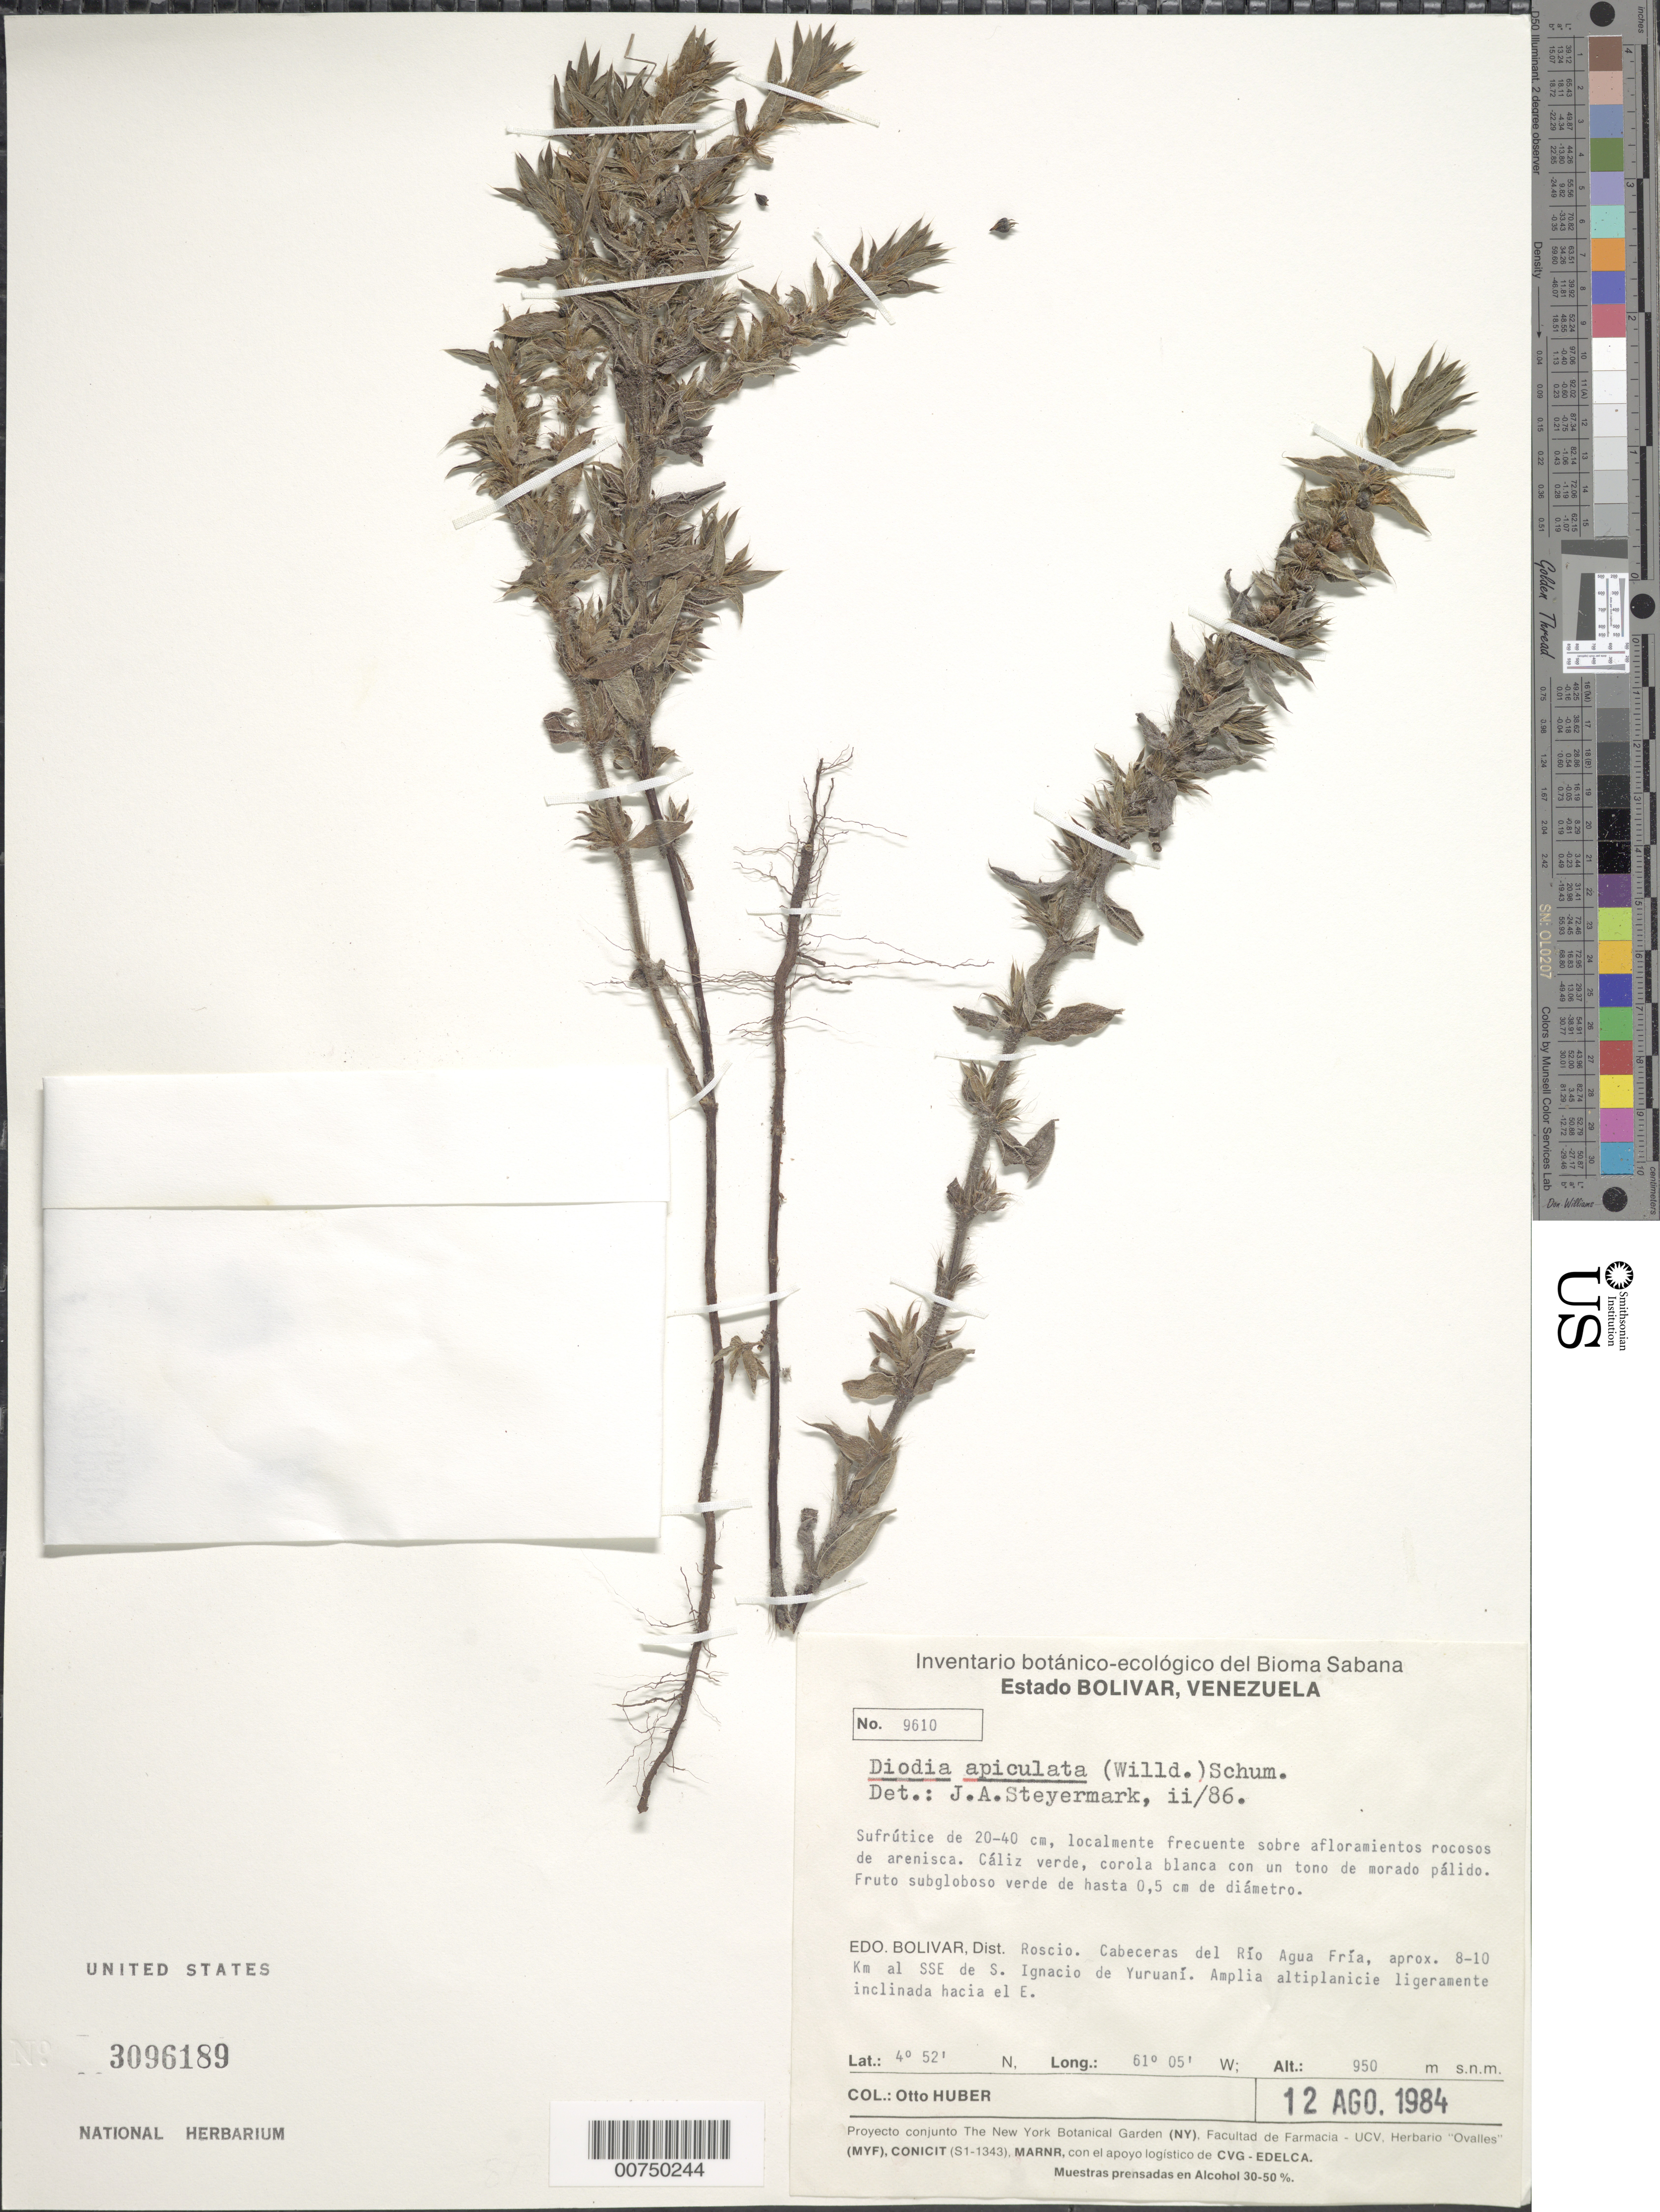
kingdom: Plantae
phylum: Tracheophyta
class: Magnoliopsida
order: Gentianales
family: Rubiaceae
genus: Diodia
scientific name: Diodia apiculata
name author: (Willd. ex Roem. & Schult.) K. Schum.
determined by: Steyermark, Julian A., (VEN)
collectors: O. Huber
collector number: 9610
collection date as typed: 12-Aug-84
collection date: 1984-08-12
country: Venezuela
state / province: Bolívar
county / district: Roscio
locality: Río Agua Fria, 8-10 km SSE of San Ignacio de Yuruani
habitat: Amplia altiplanicie ligeramente inclinada hacia el E; sobre afloramientos rocosos de arenisca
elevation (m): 950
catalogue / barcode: US 3096189